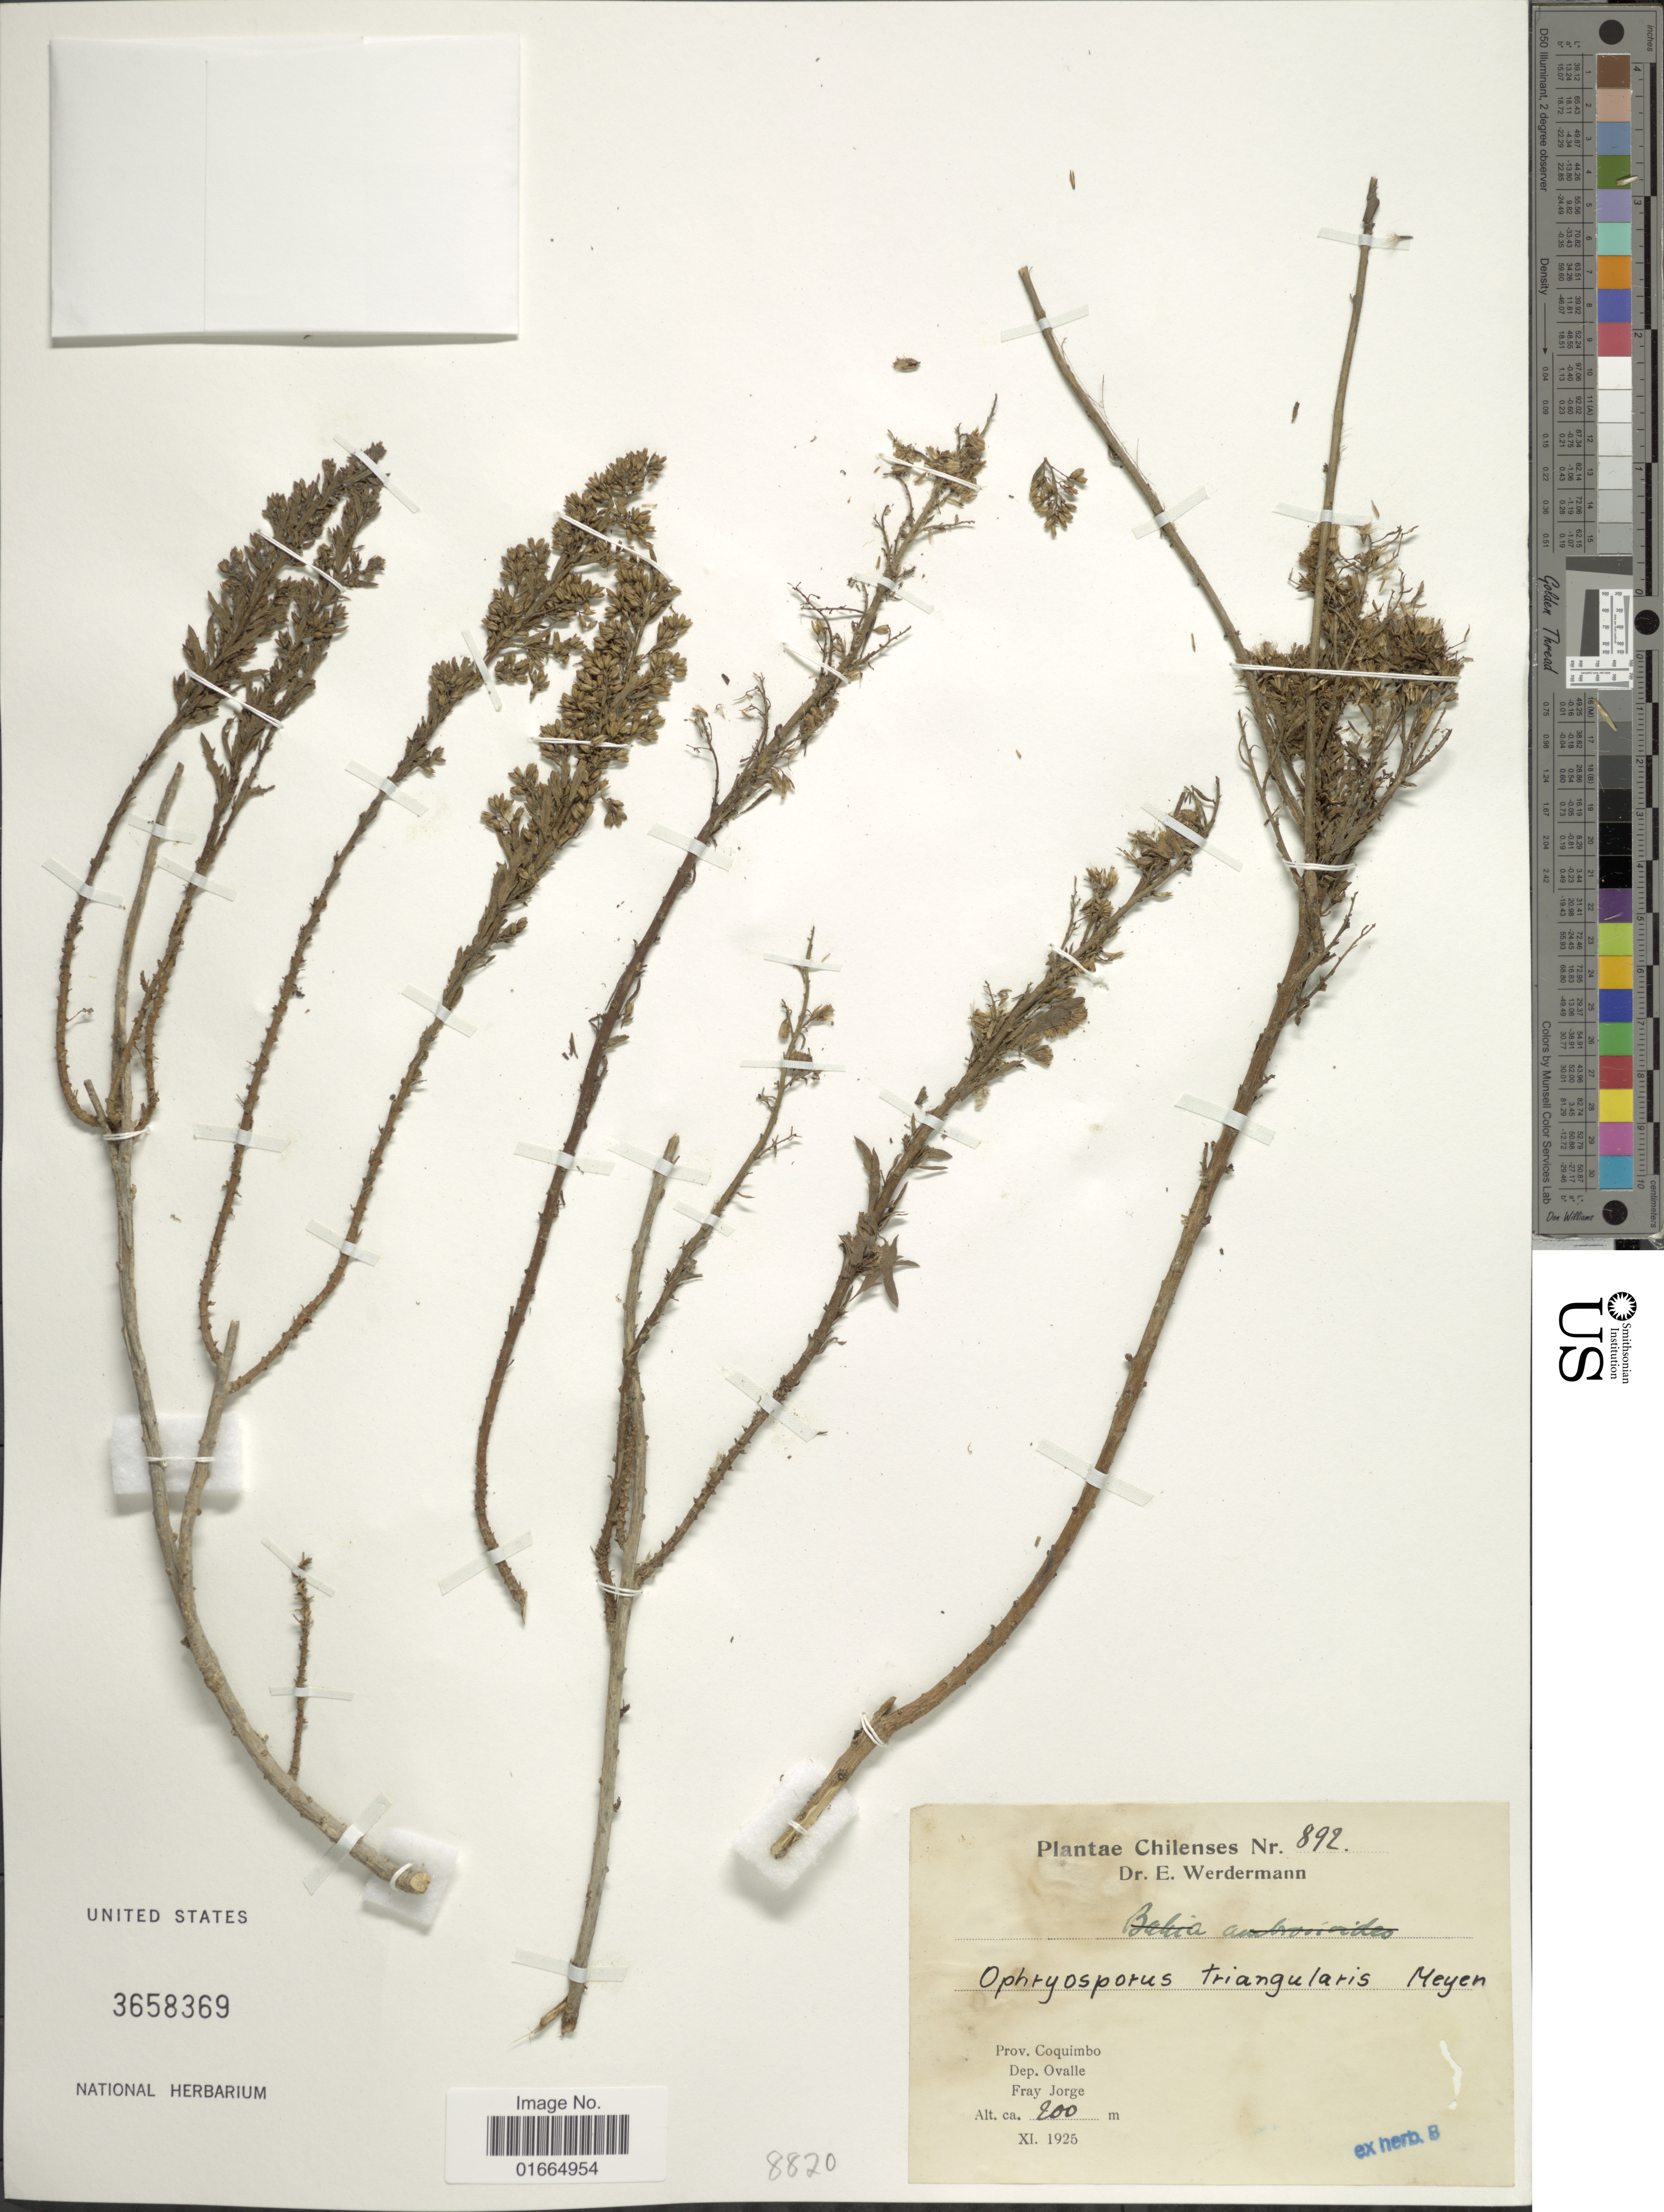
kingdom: Plantae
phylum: Tracheophyta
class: Magnoliopsida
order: Asterales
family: Asteraceae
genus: Ophryosporus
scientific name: Ophryosporus triangularis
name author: Meyen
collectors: E. Werdermann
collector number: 892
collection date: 1925-11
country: Chile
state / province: Coquimbo (IV)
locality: Prov. Coquimbo. Dep. Ovalle. Fray Jorge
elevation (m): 200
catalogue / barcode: US 3658369